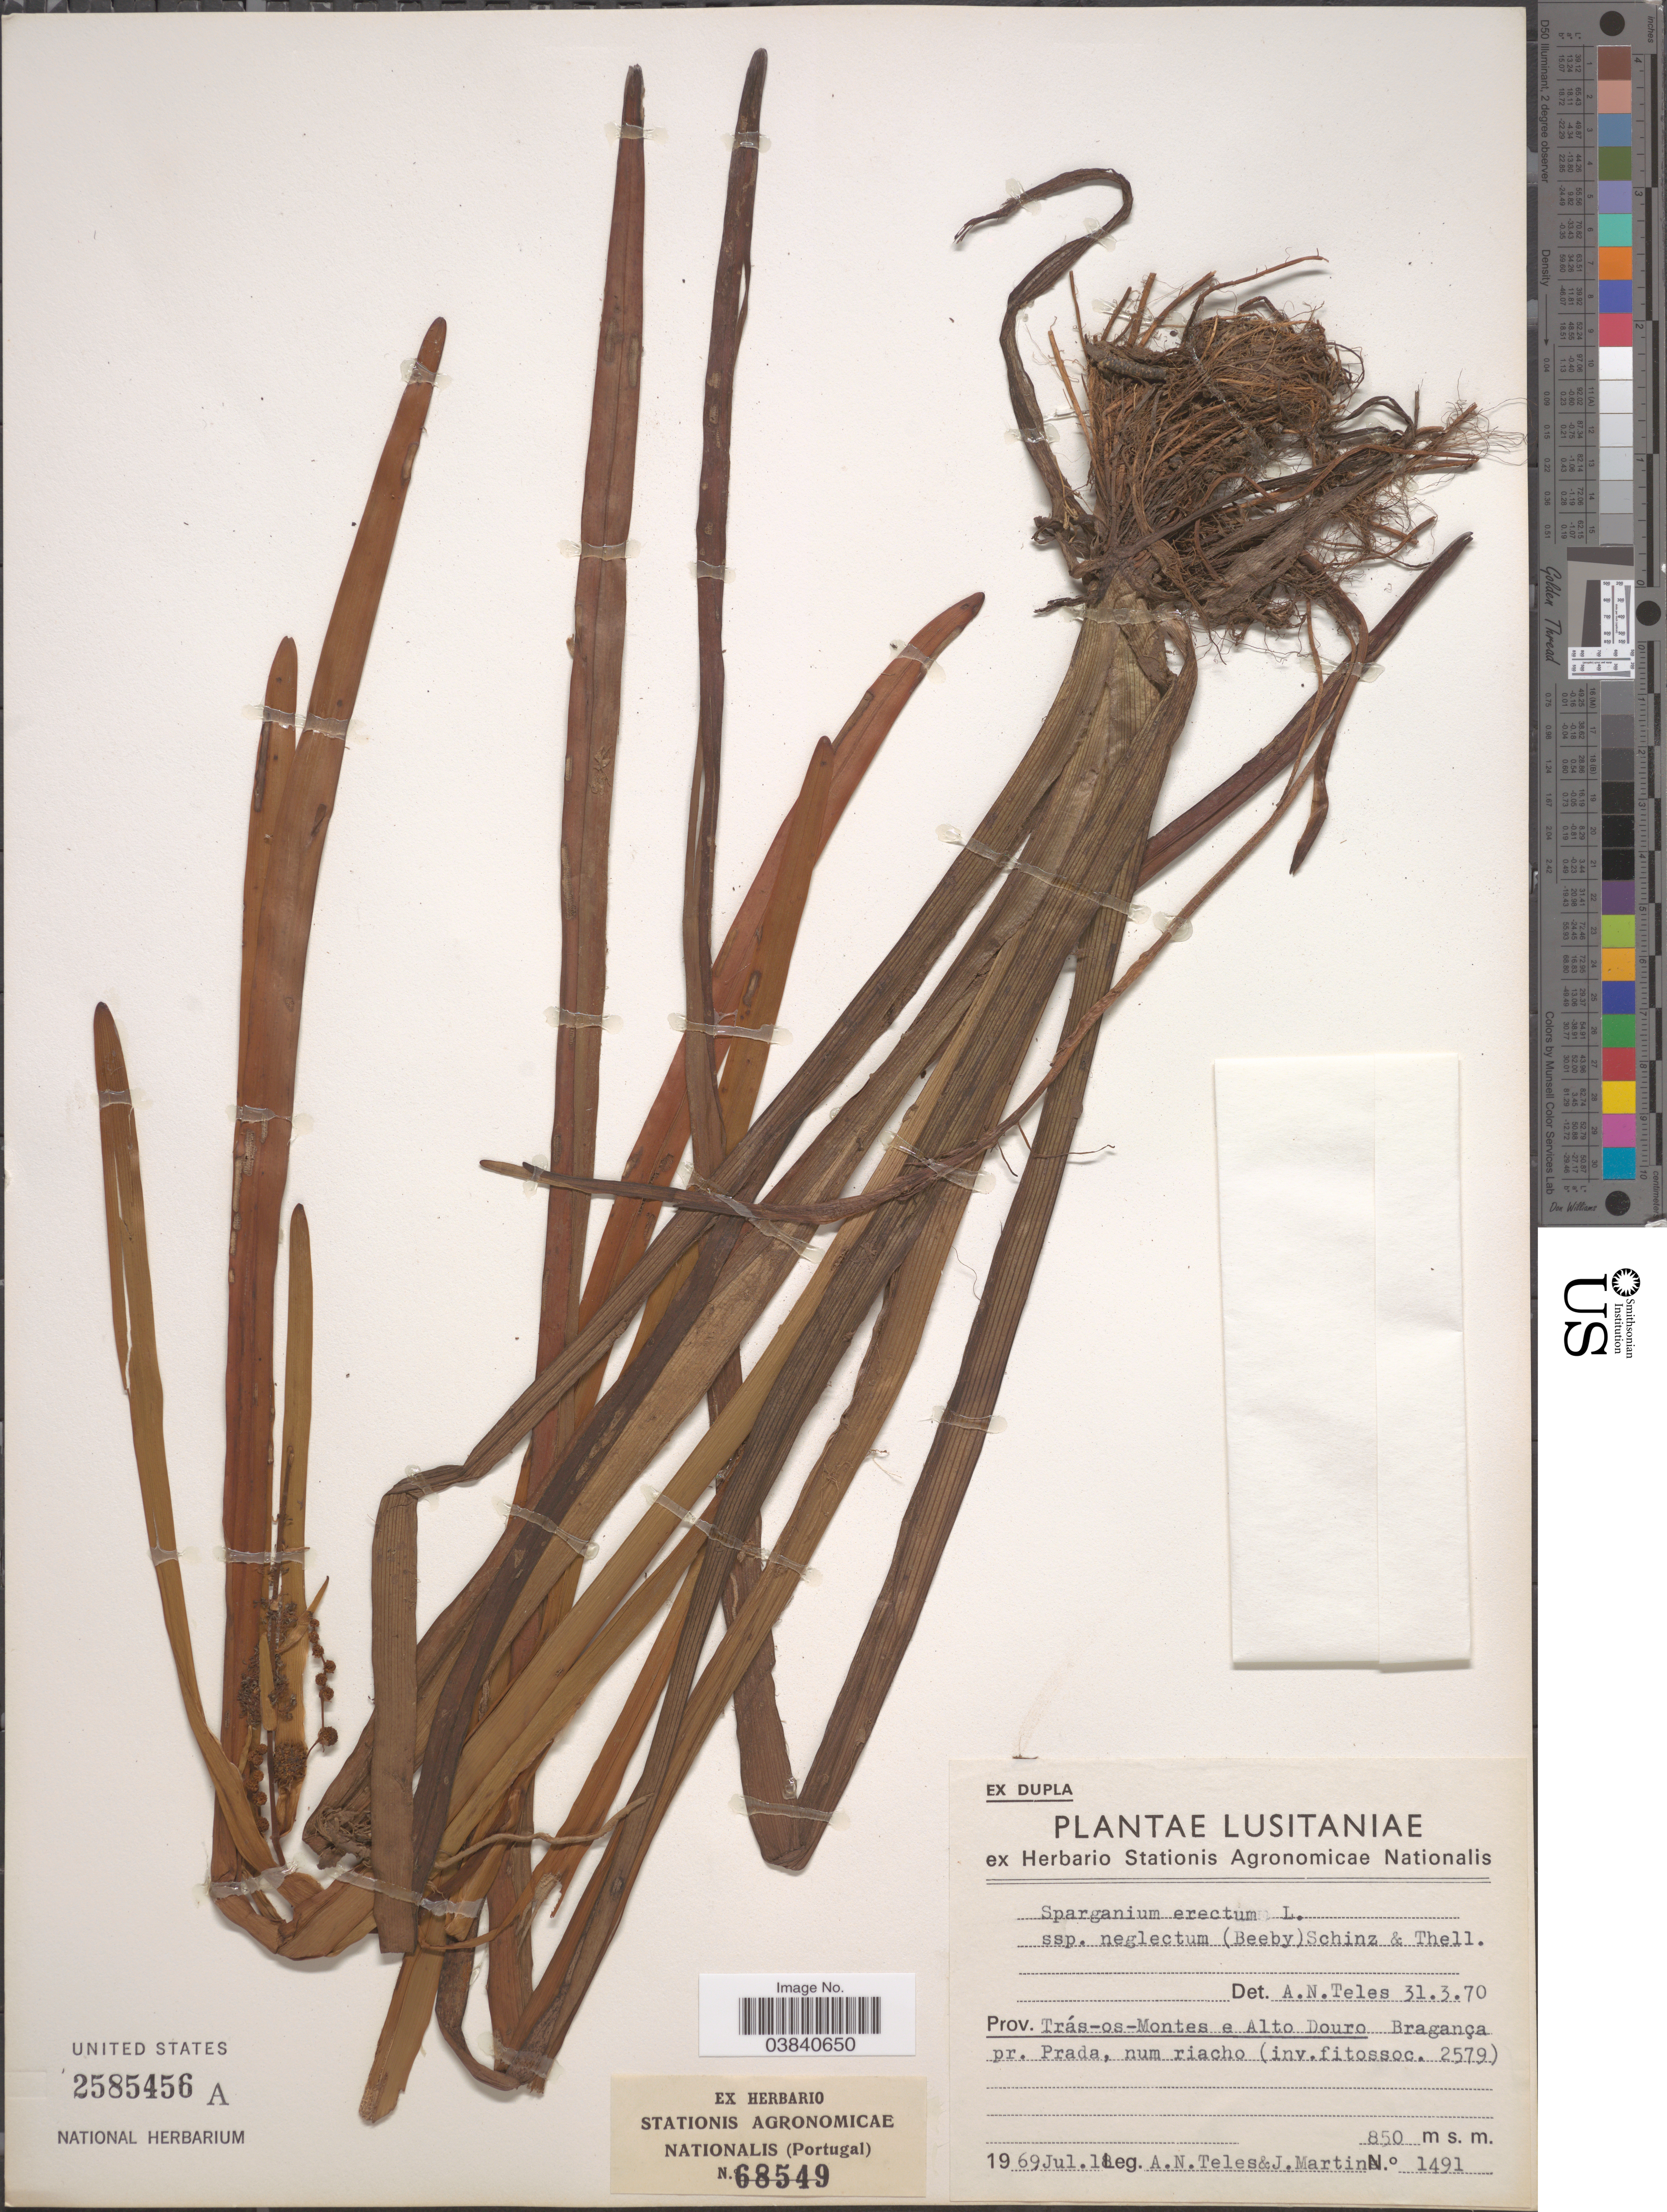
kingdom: Plantae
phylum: Tracheophyta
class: Liliopsida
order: Poales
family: Typhaceae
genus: Sparganium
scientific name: Sparganium erectum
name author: L.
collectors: A. Teles & J. Martin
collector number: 1491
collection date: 1969-07-18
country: Portugal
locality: Lusitaniae. Prov. Trás-os-Montes e Alto Douro Bragança pr. Prada, num riacho (inv. fitossoc. 2579)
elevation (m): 850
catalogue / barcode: US 2585456A